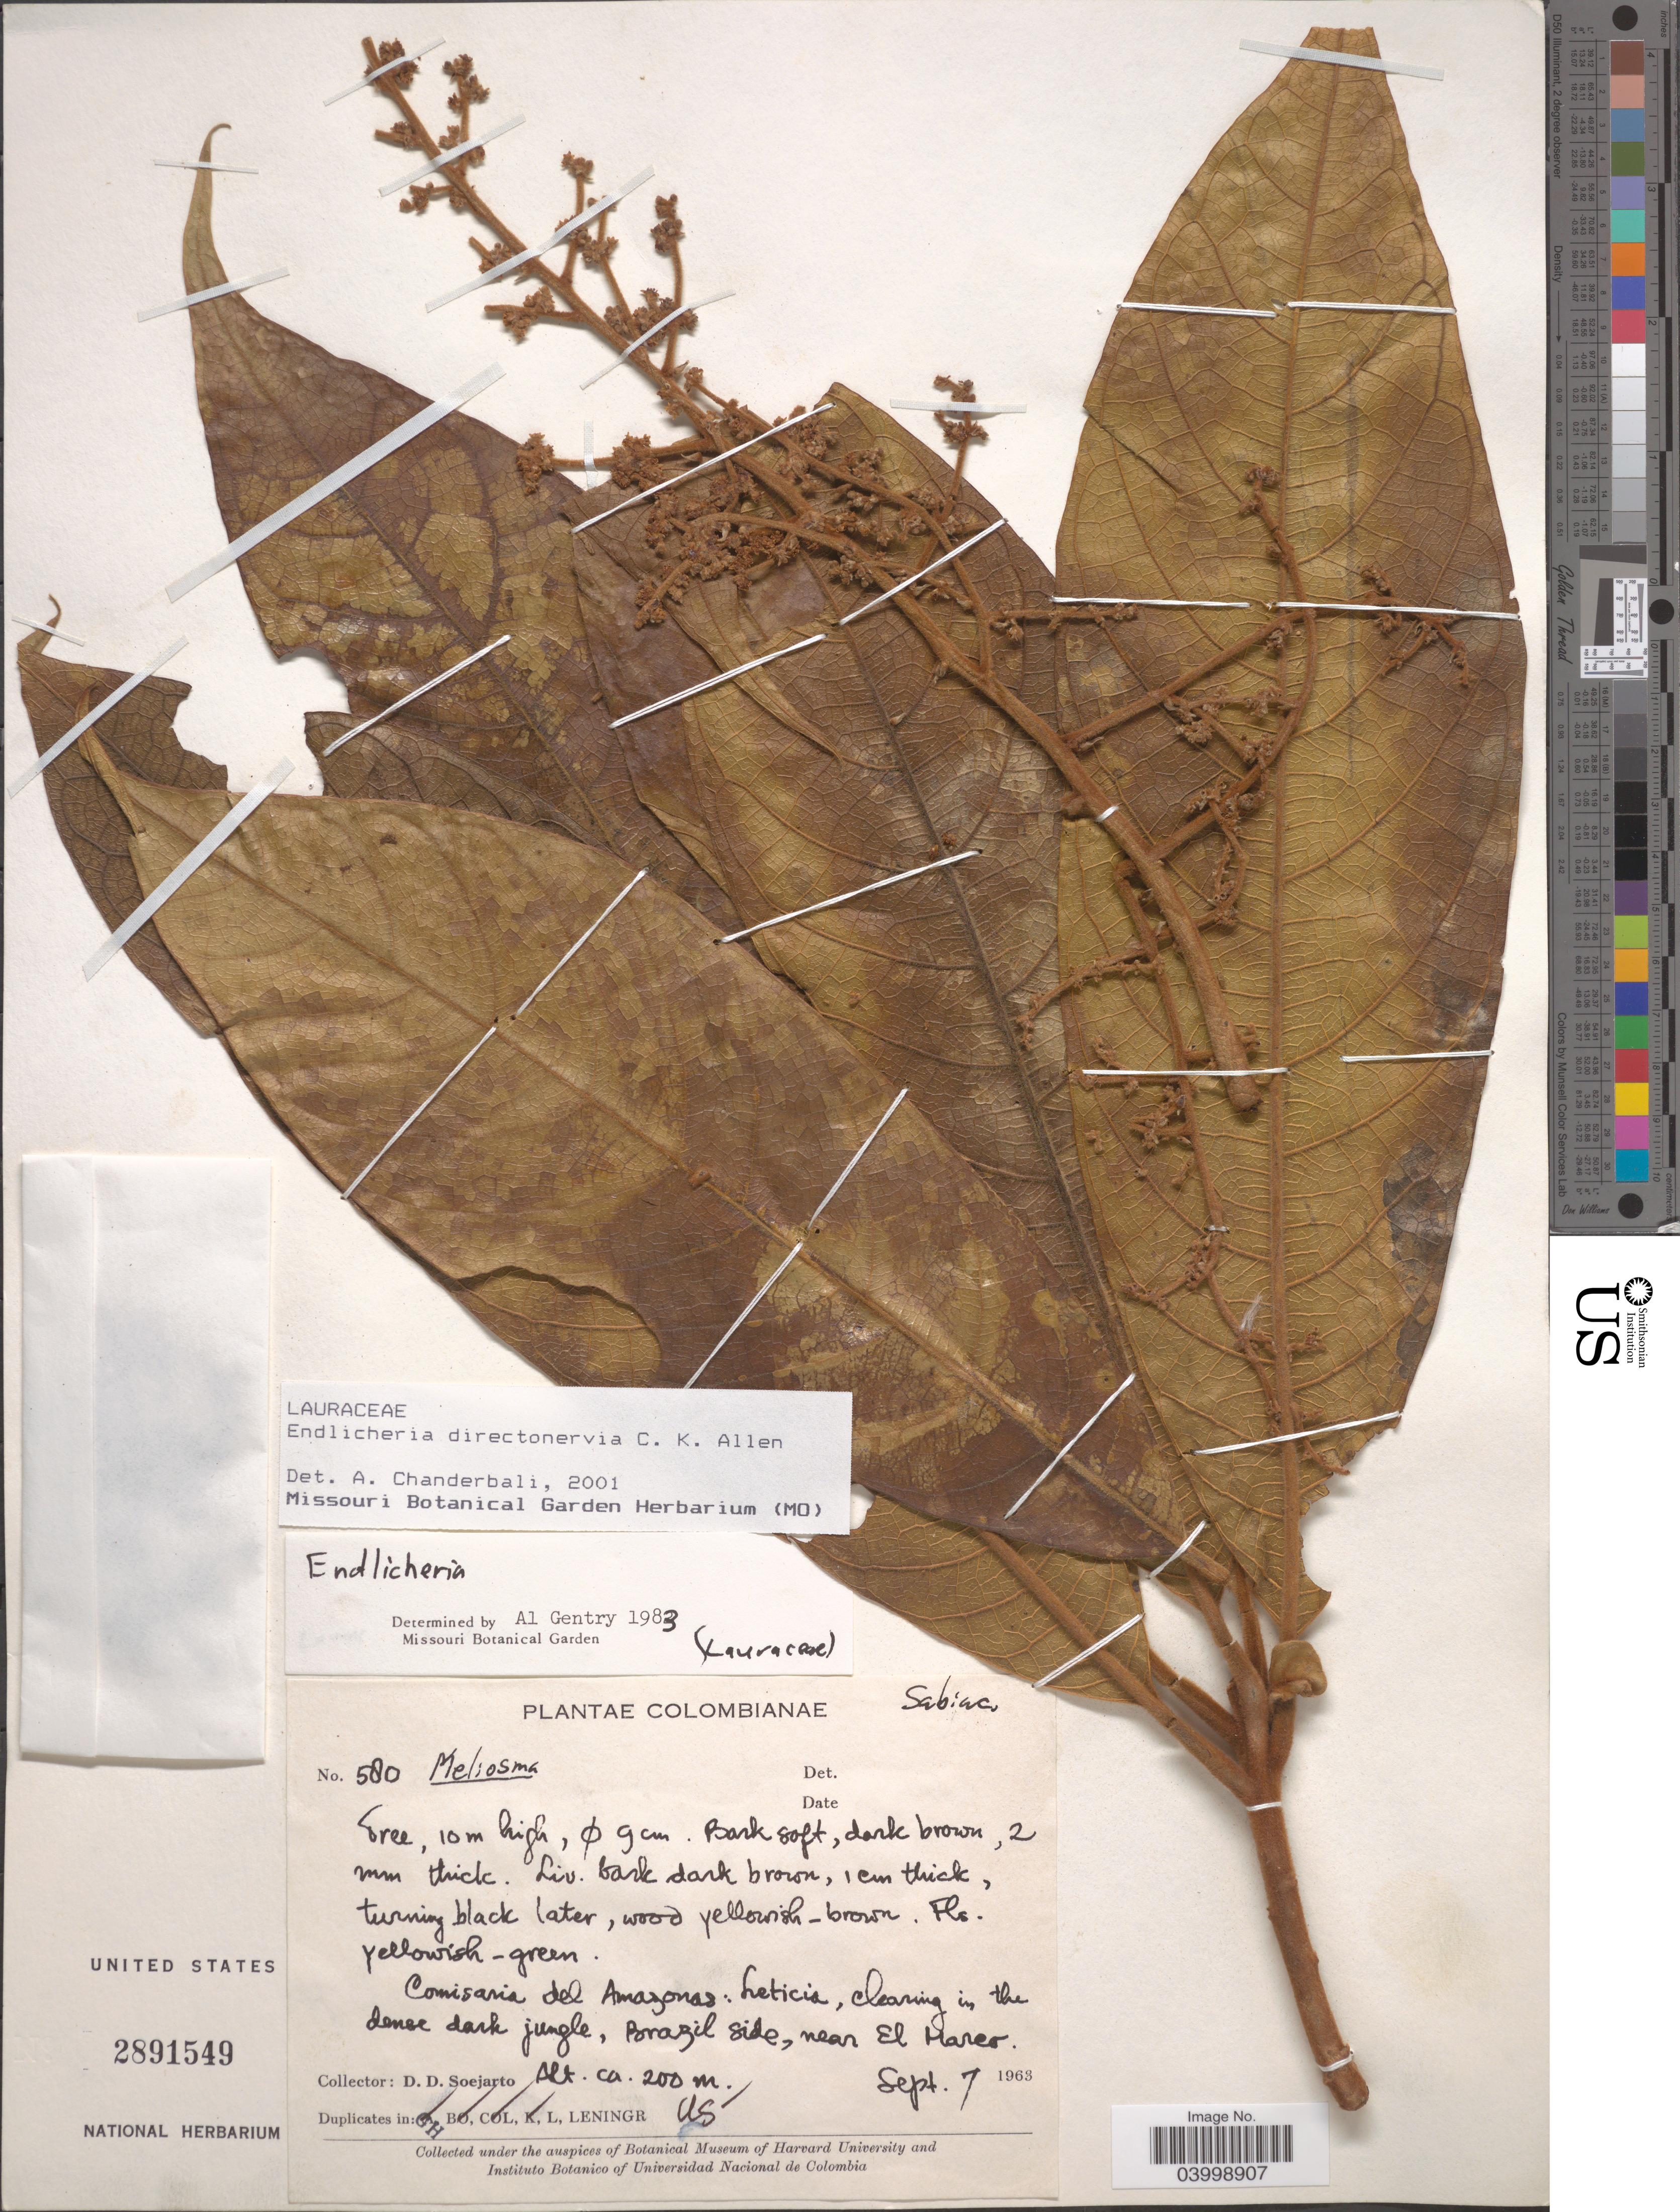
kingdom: Plantae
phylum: Tracheophyta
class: Magnoliopsida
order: Laurales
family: Lauraceae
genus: Endlicheria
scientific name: Endlicheria directonervia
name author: C.K. Allen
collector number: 580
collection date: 1963-09-07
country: Colombia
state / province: Amazônas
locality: Comisaria del Amazonas: Leticia, clearing in the dense dark jungle, Brazil side, near El Harer.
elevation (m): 200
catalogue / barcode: US 2891549